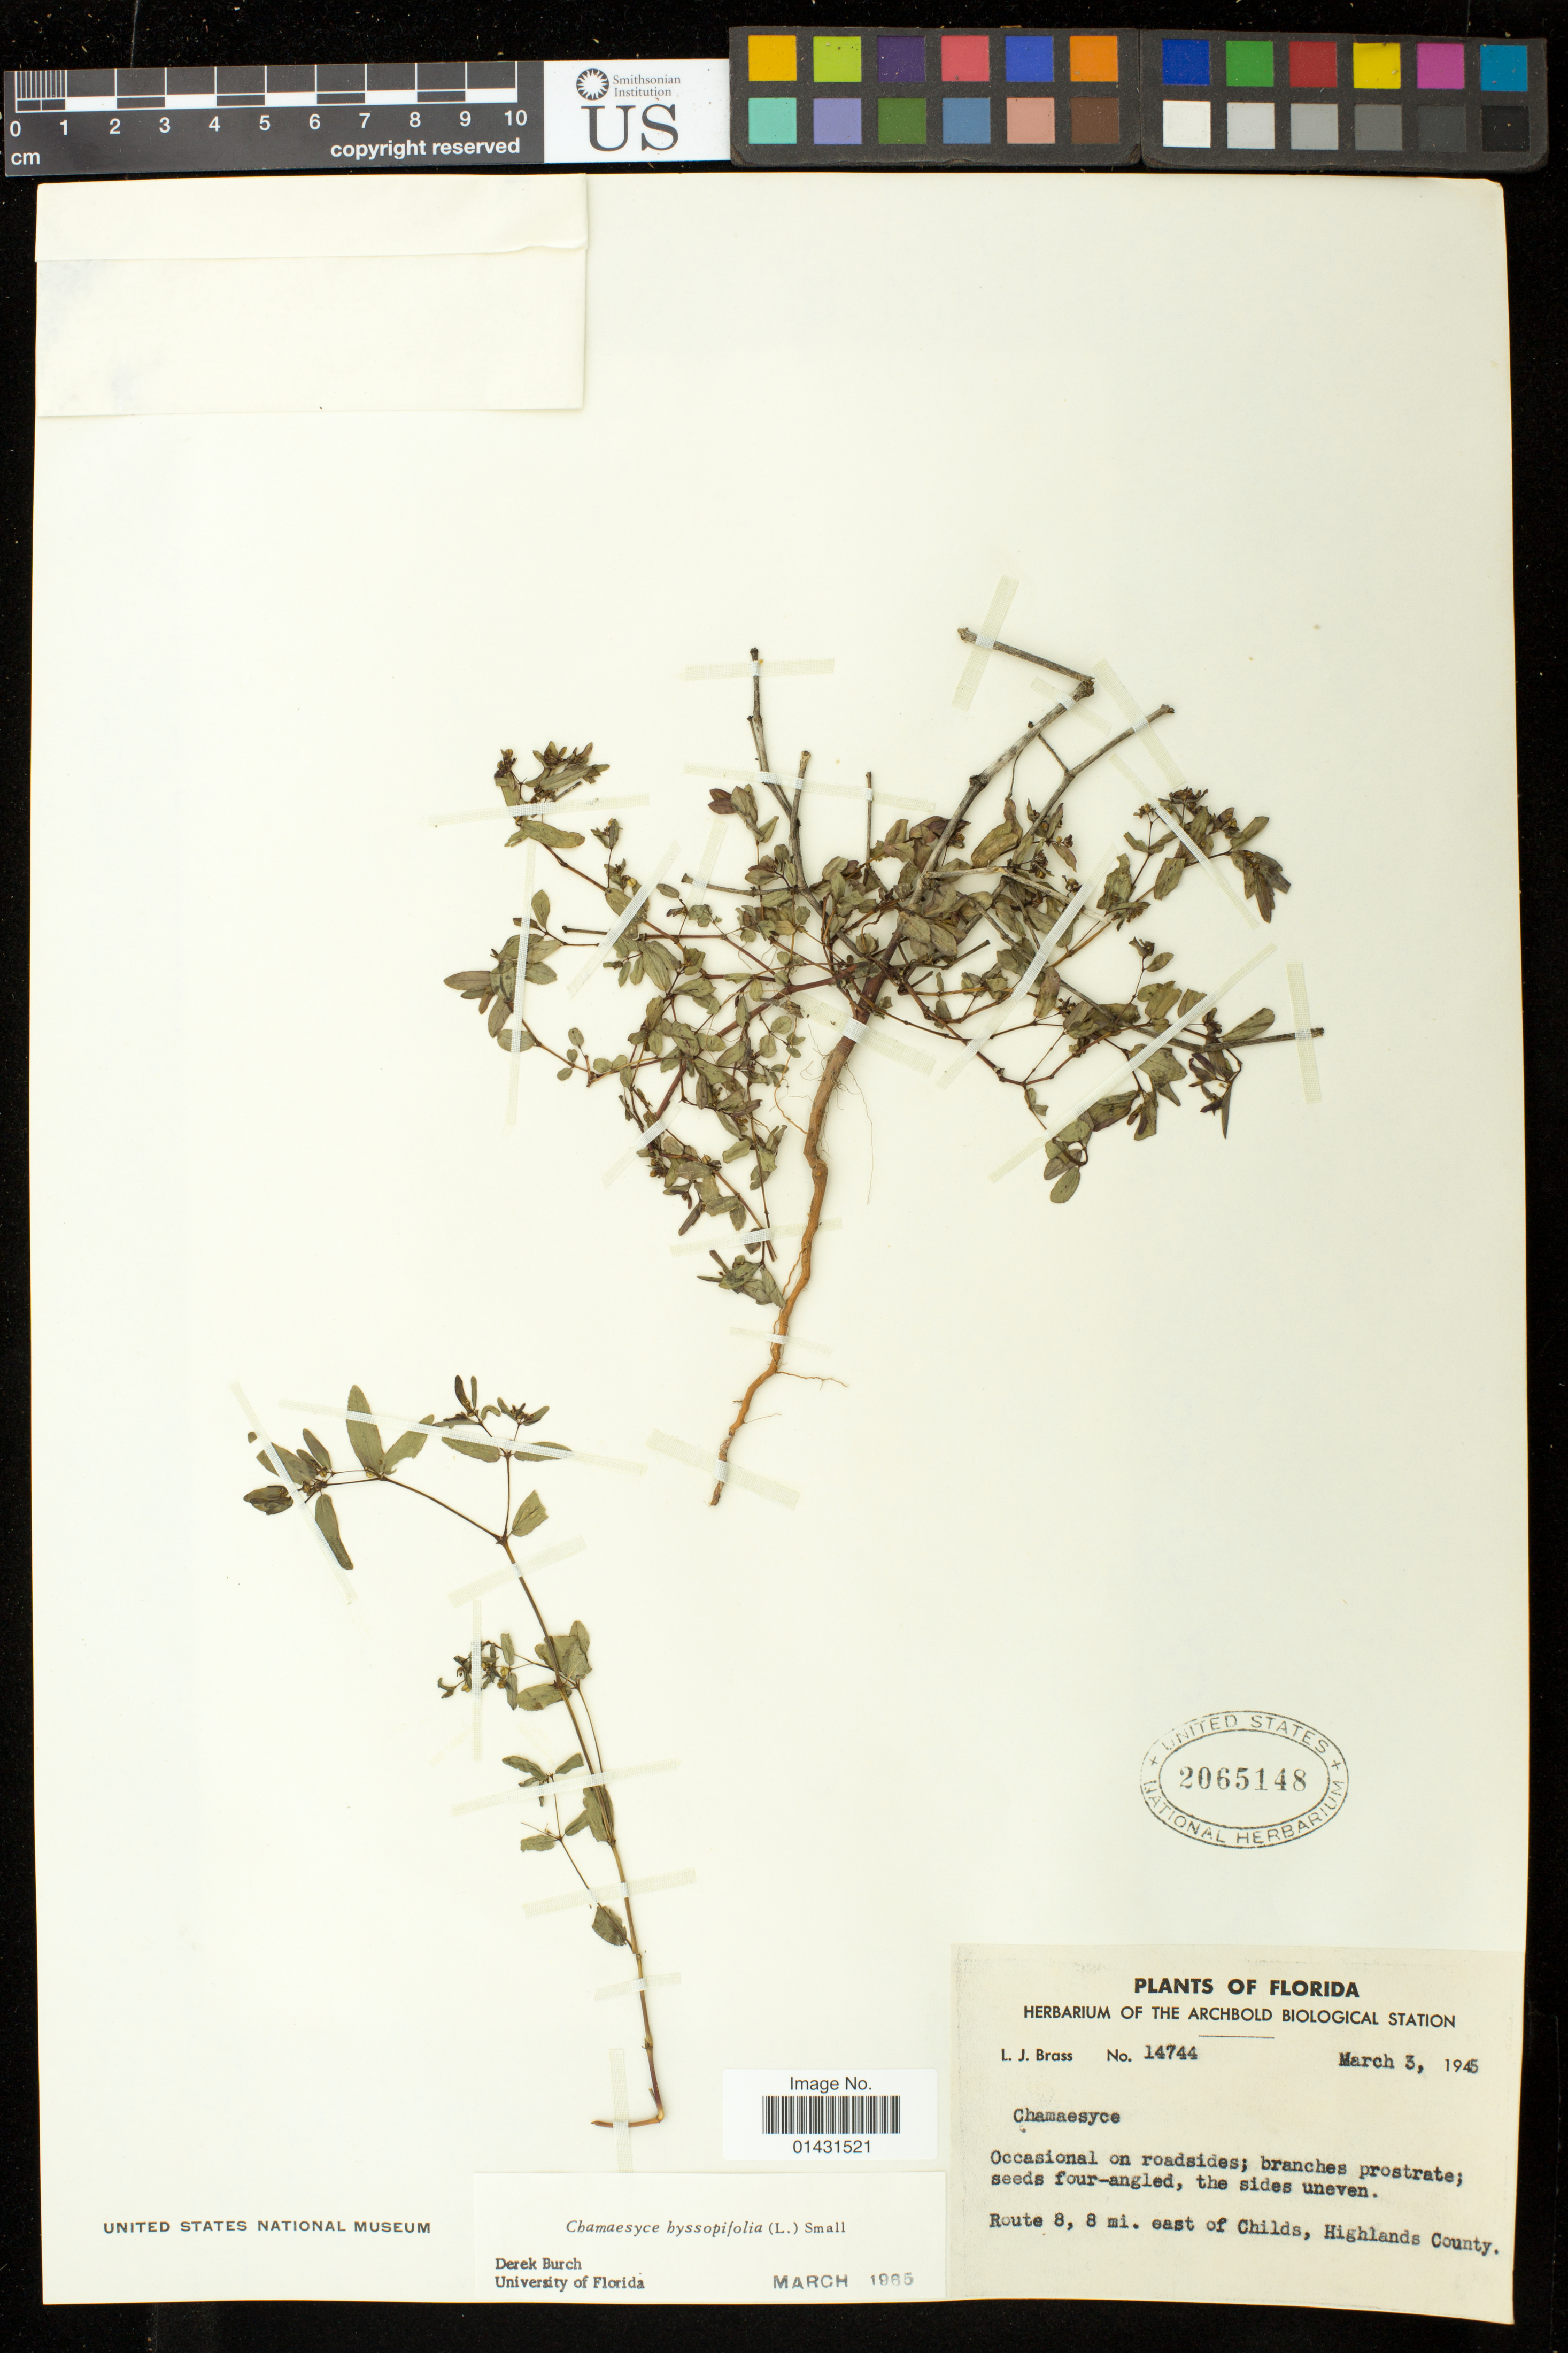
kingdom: Plantae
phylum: Tracheophyta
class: Magnoliopsida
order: Malpighiales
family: Euphorbiaceae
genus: Euphorbia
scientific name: Euphorbia hyssopifolia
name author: L.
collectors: L. J. Brass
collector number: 14744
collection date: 1945-03-03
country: United States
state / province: Florida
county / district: Highlands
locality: Route 8, 8 mi. east of Childs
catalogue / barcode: US 2065148